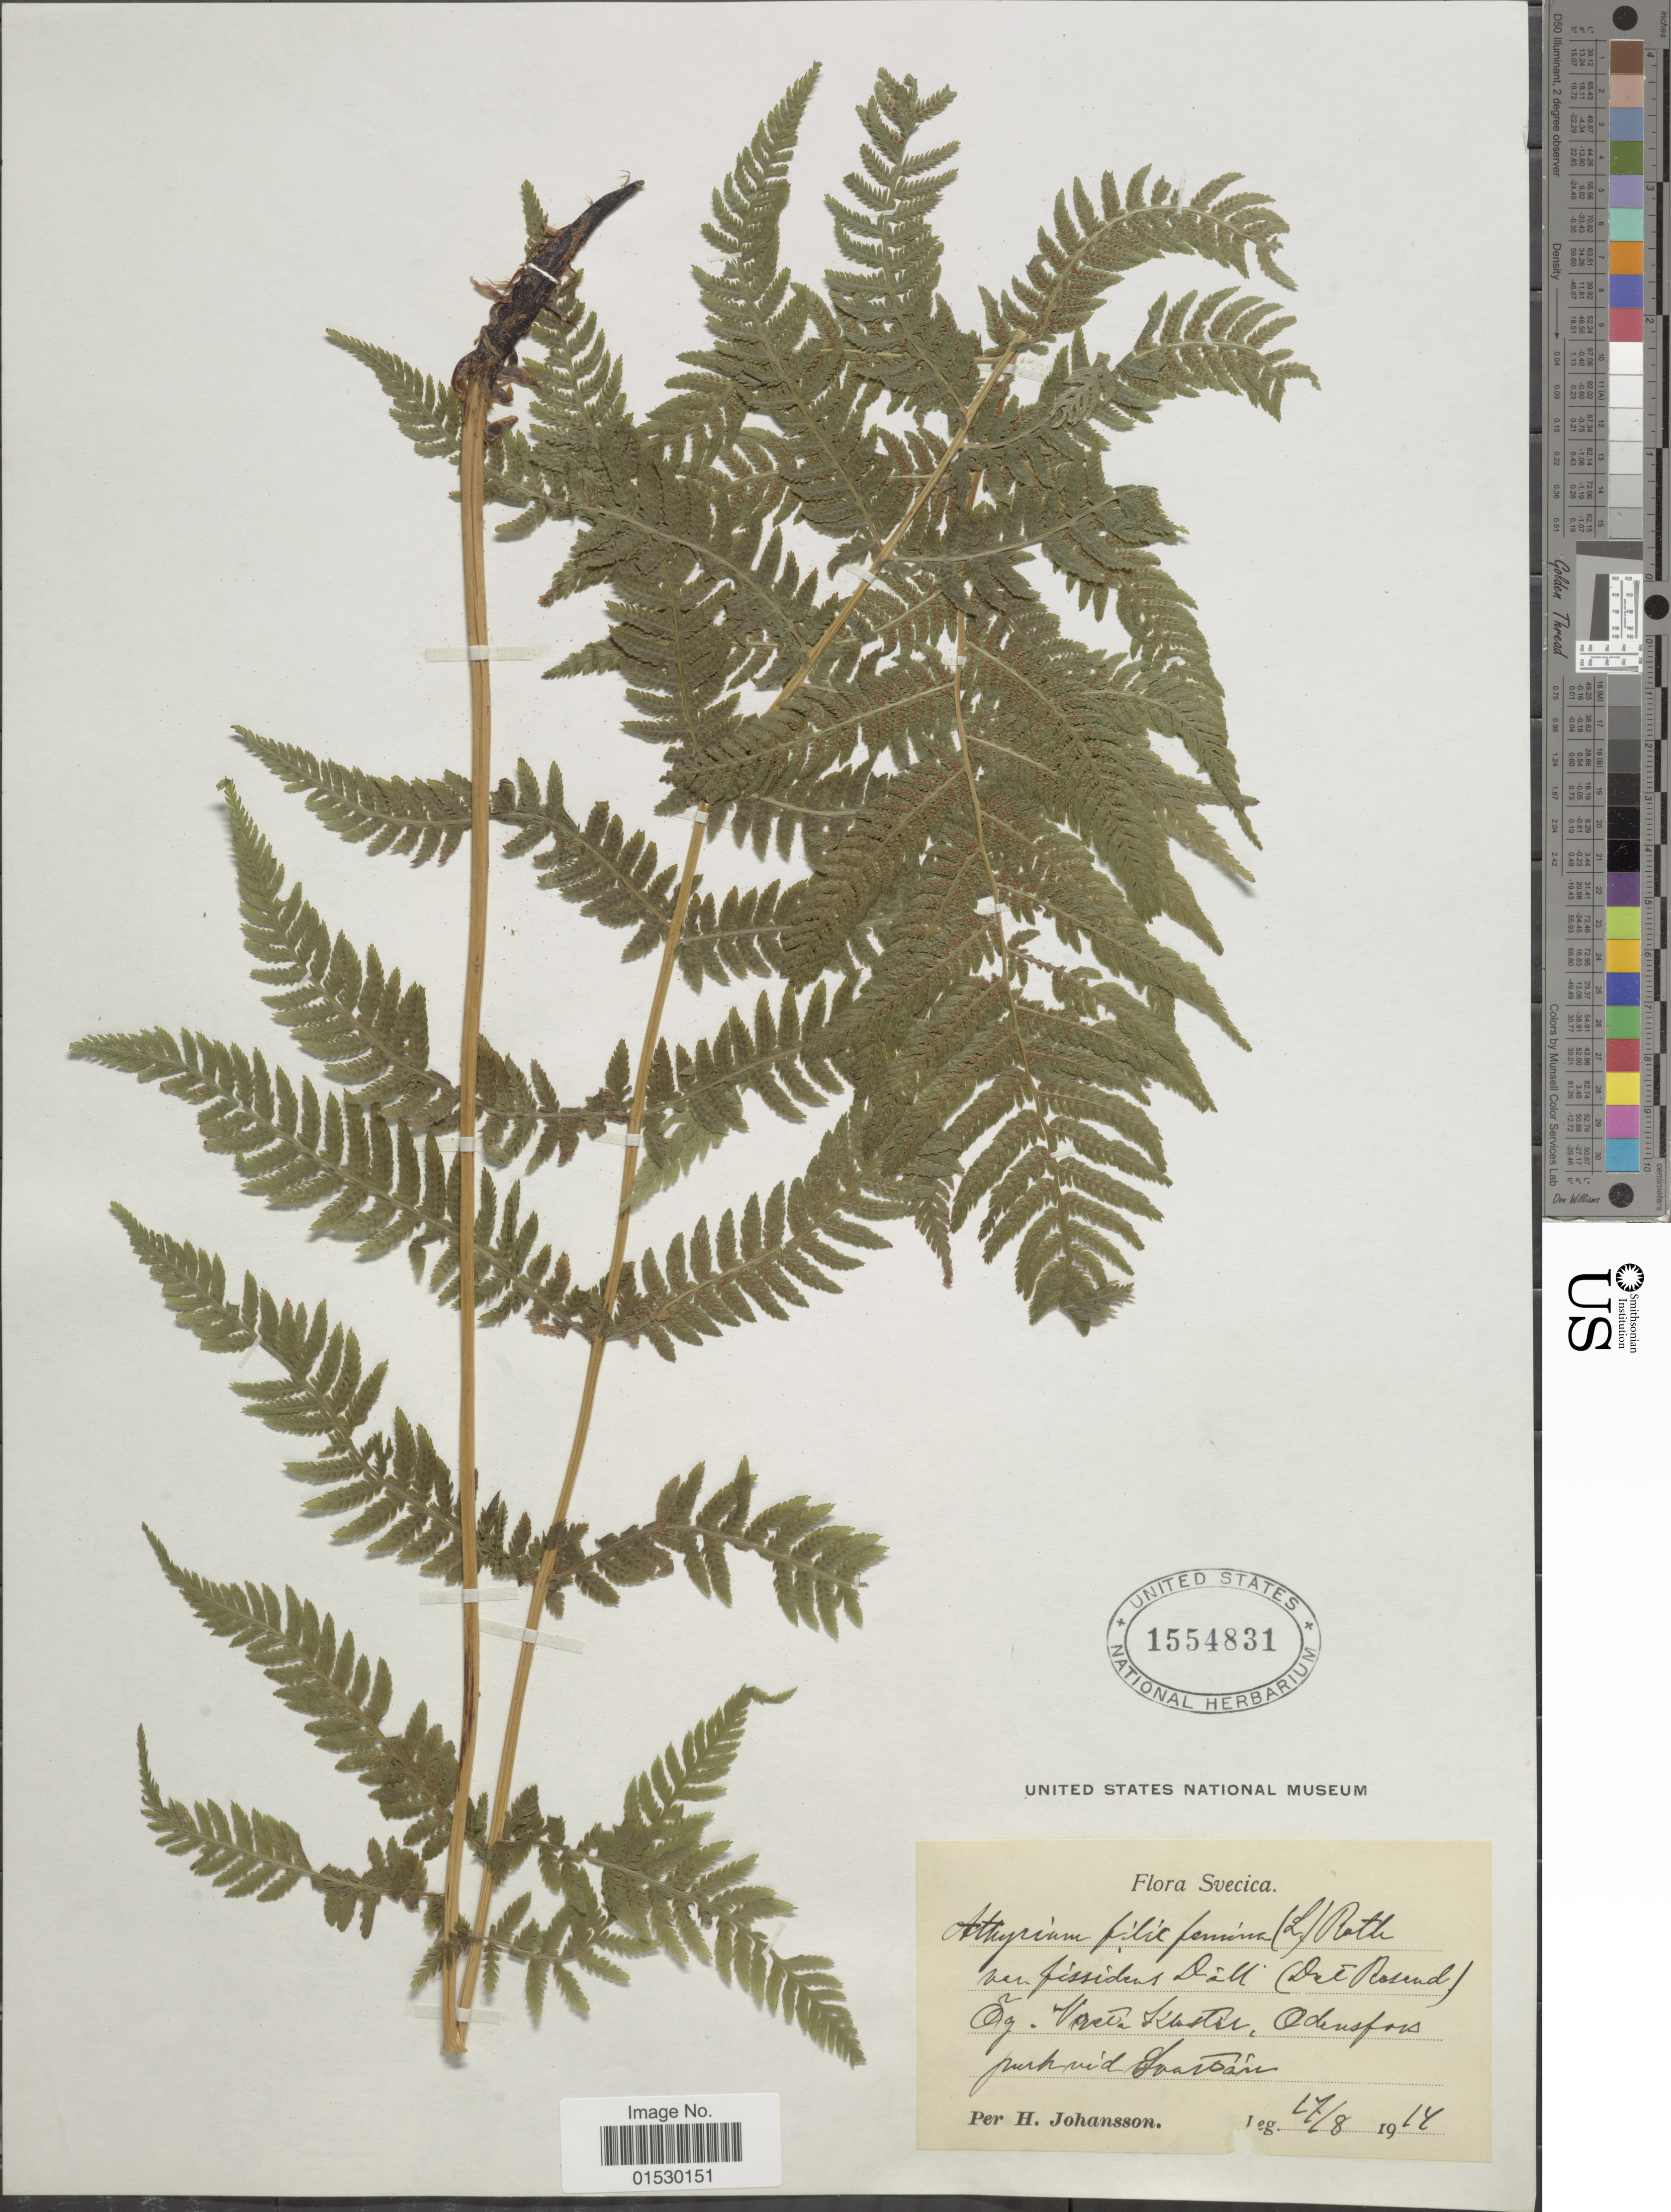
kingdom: Plantae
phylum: Tracheophyta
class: Polypodiopsida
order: Polypodiales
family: Athyriaceae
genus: Athyrium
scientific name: Athyrium filix-femina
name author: (L.) Roth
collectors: H. Johansson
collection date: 1914-08-17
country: Sweden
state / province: Östergötland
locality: Suecica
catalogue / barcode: US 1554831